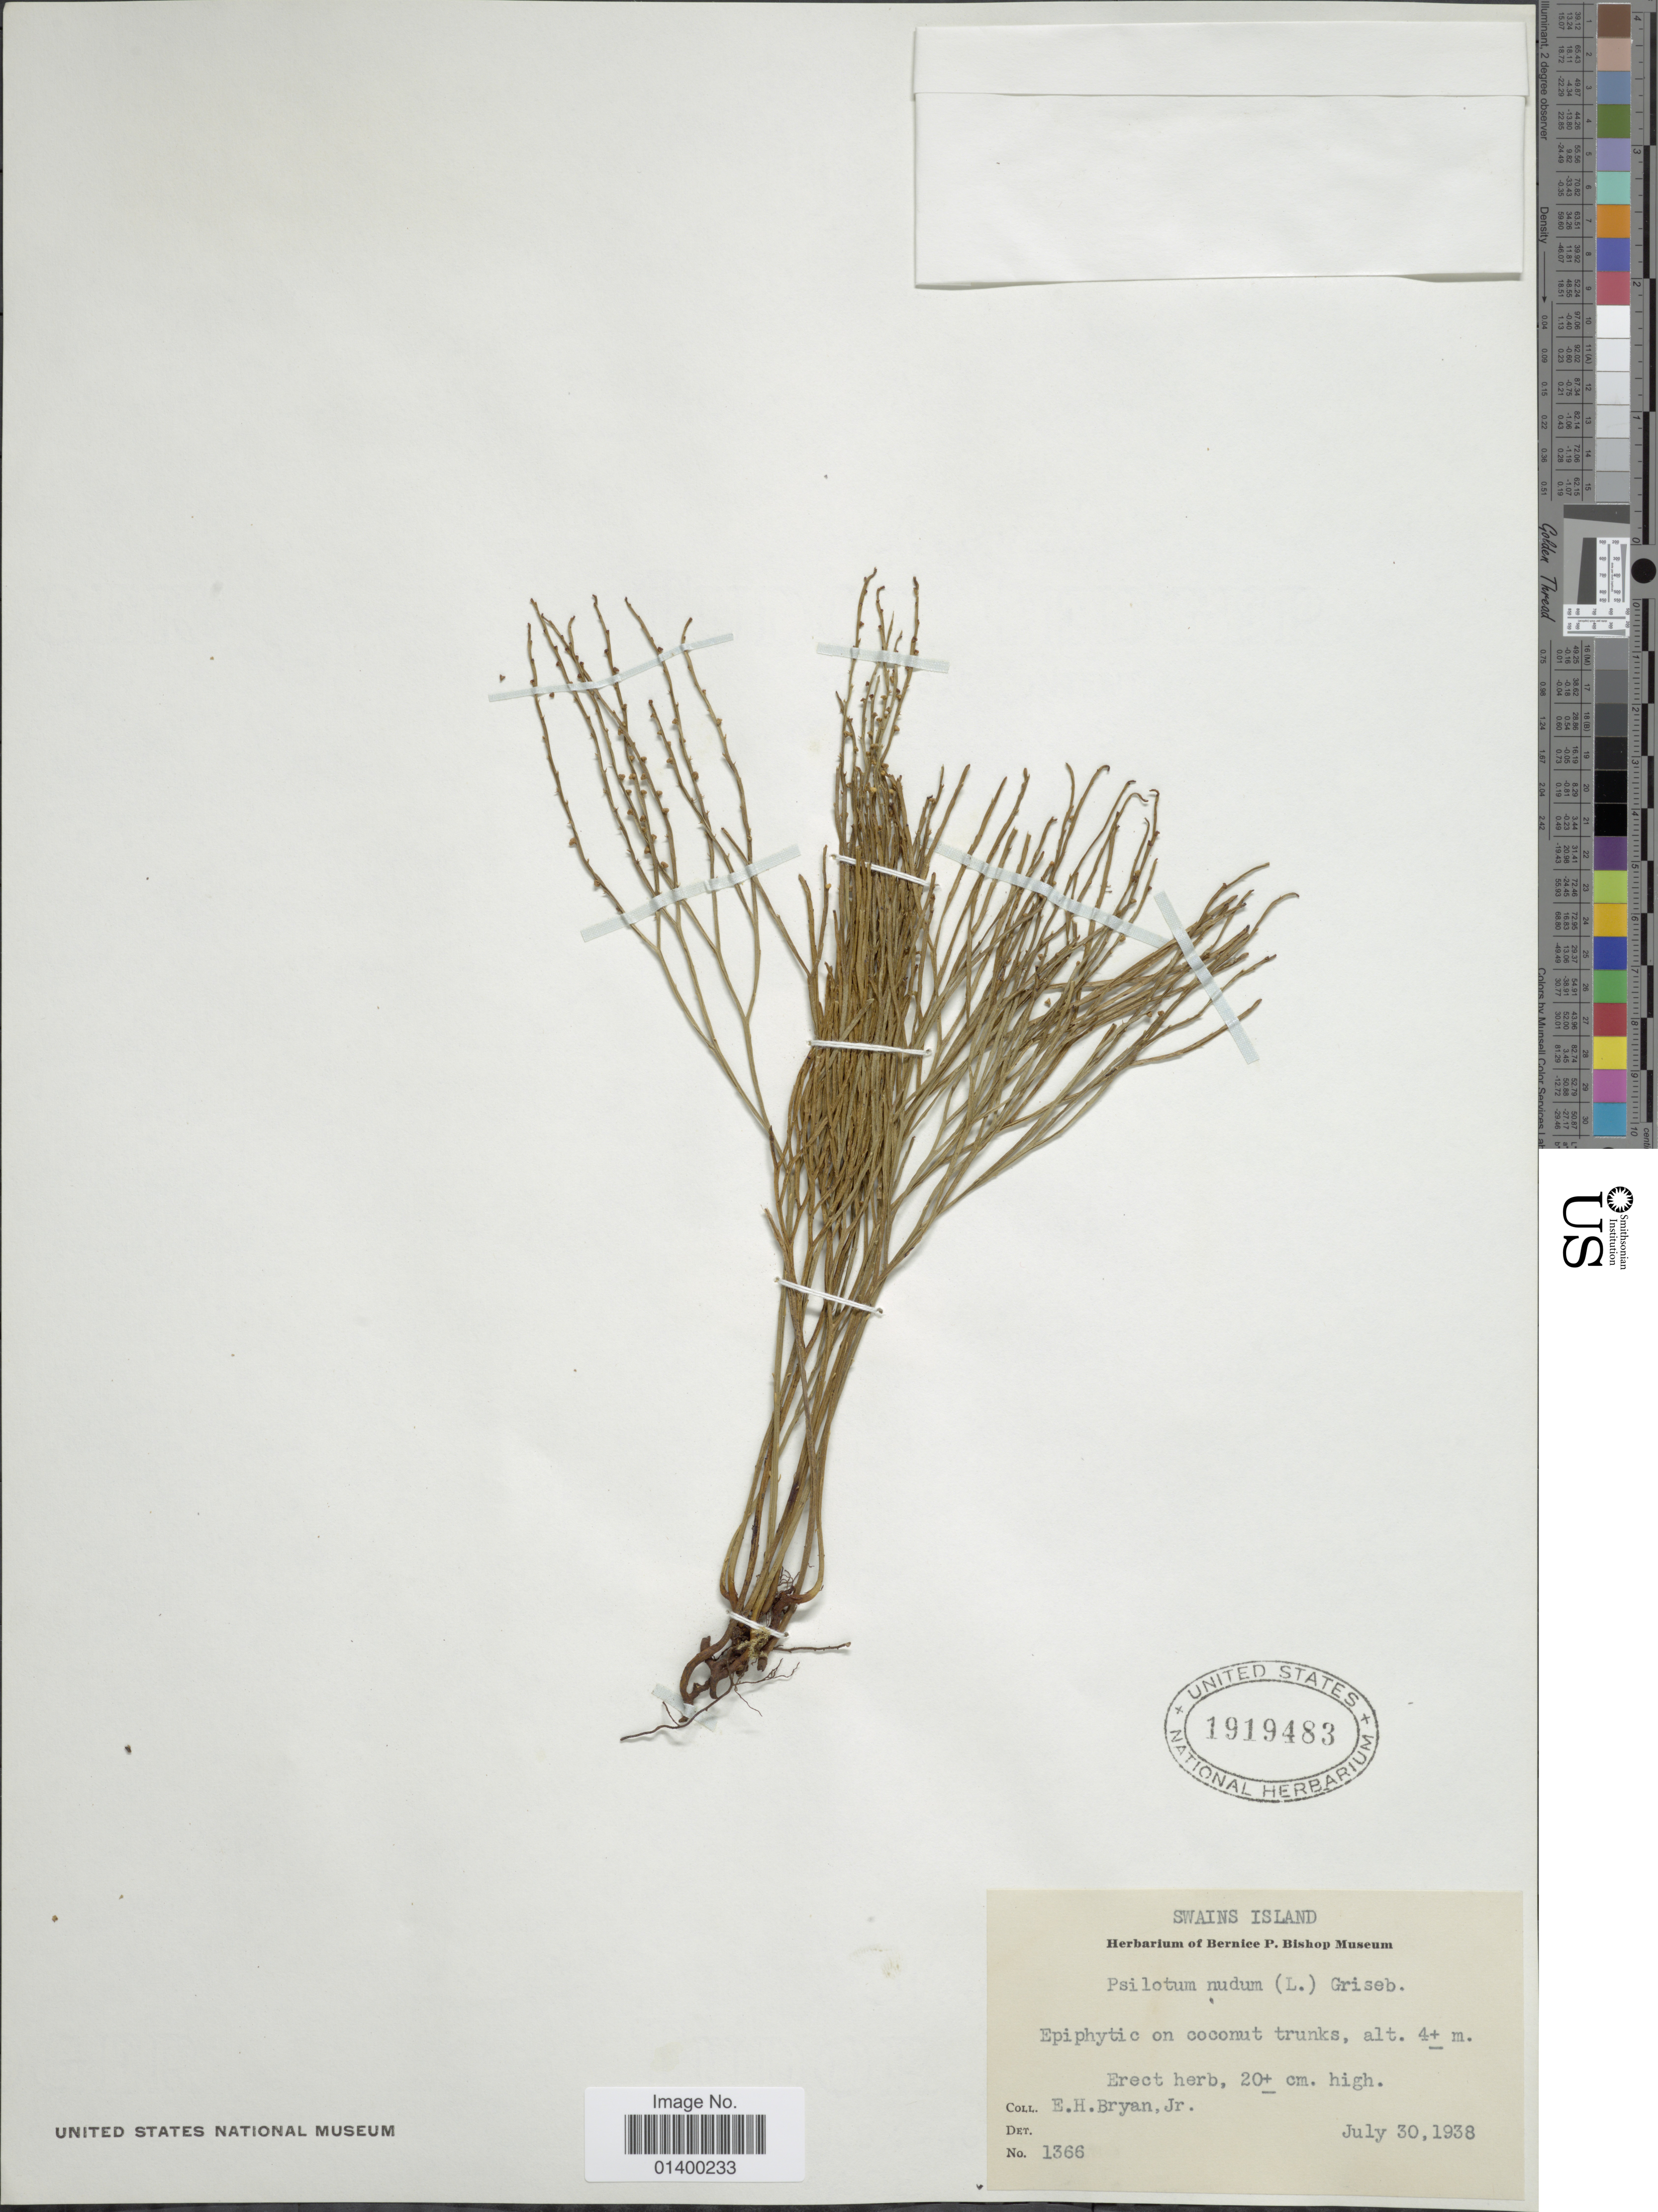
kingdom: Plantae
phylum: Tracheophyta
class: Polypodiopsida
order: Psilotales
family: Psilotaceae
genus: Psilotum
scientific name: Psilotum nudum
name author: (L.) P. Beauv.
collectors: E. Bryan Jr.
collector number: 1366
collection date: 1938-07-30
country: American Samoa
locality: Swains Island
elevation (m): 4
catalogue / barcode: US 1919483